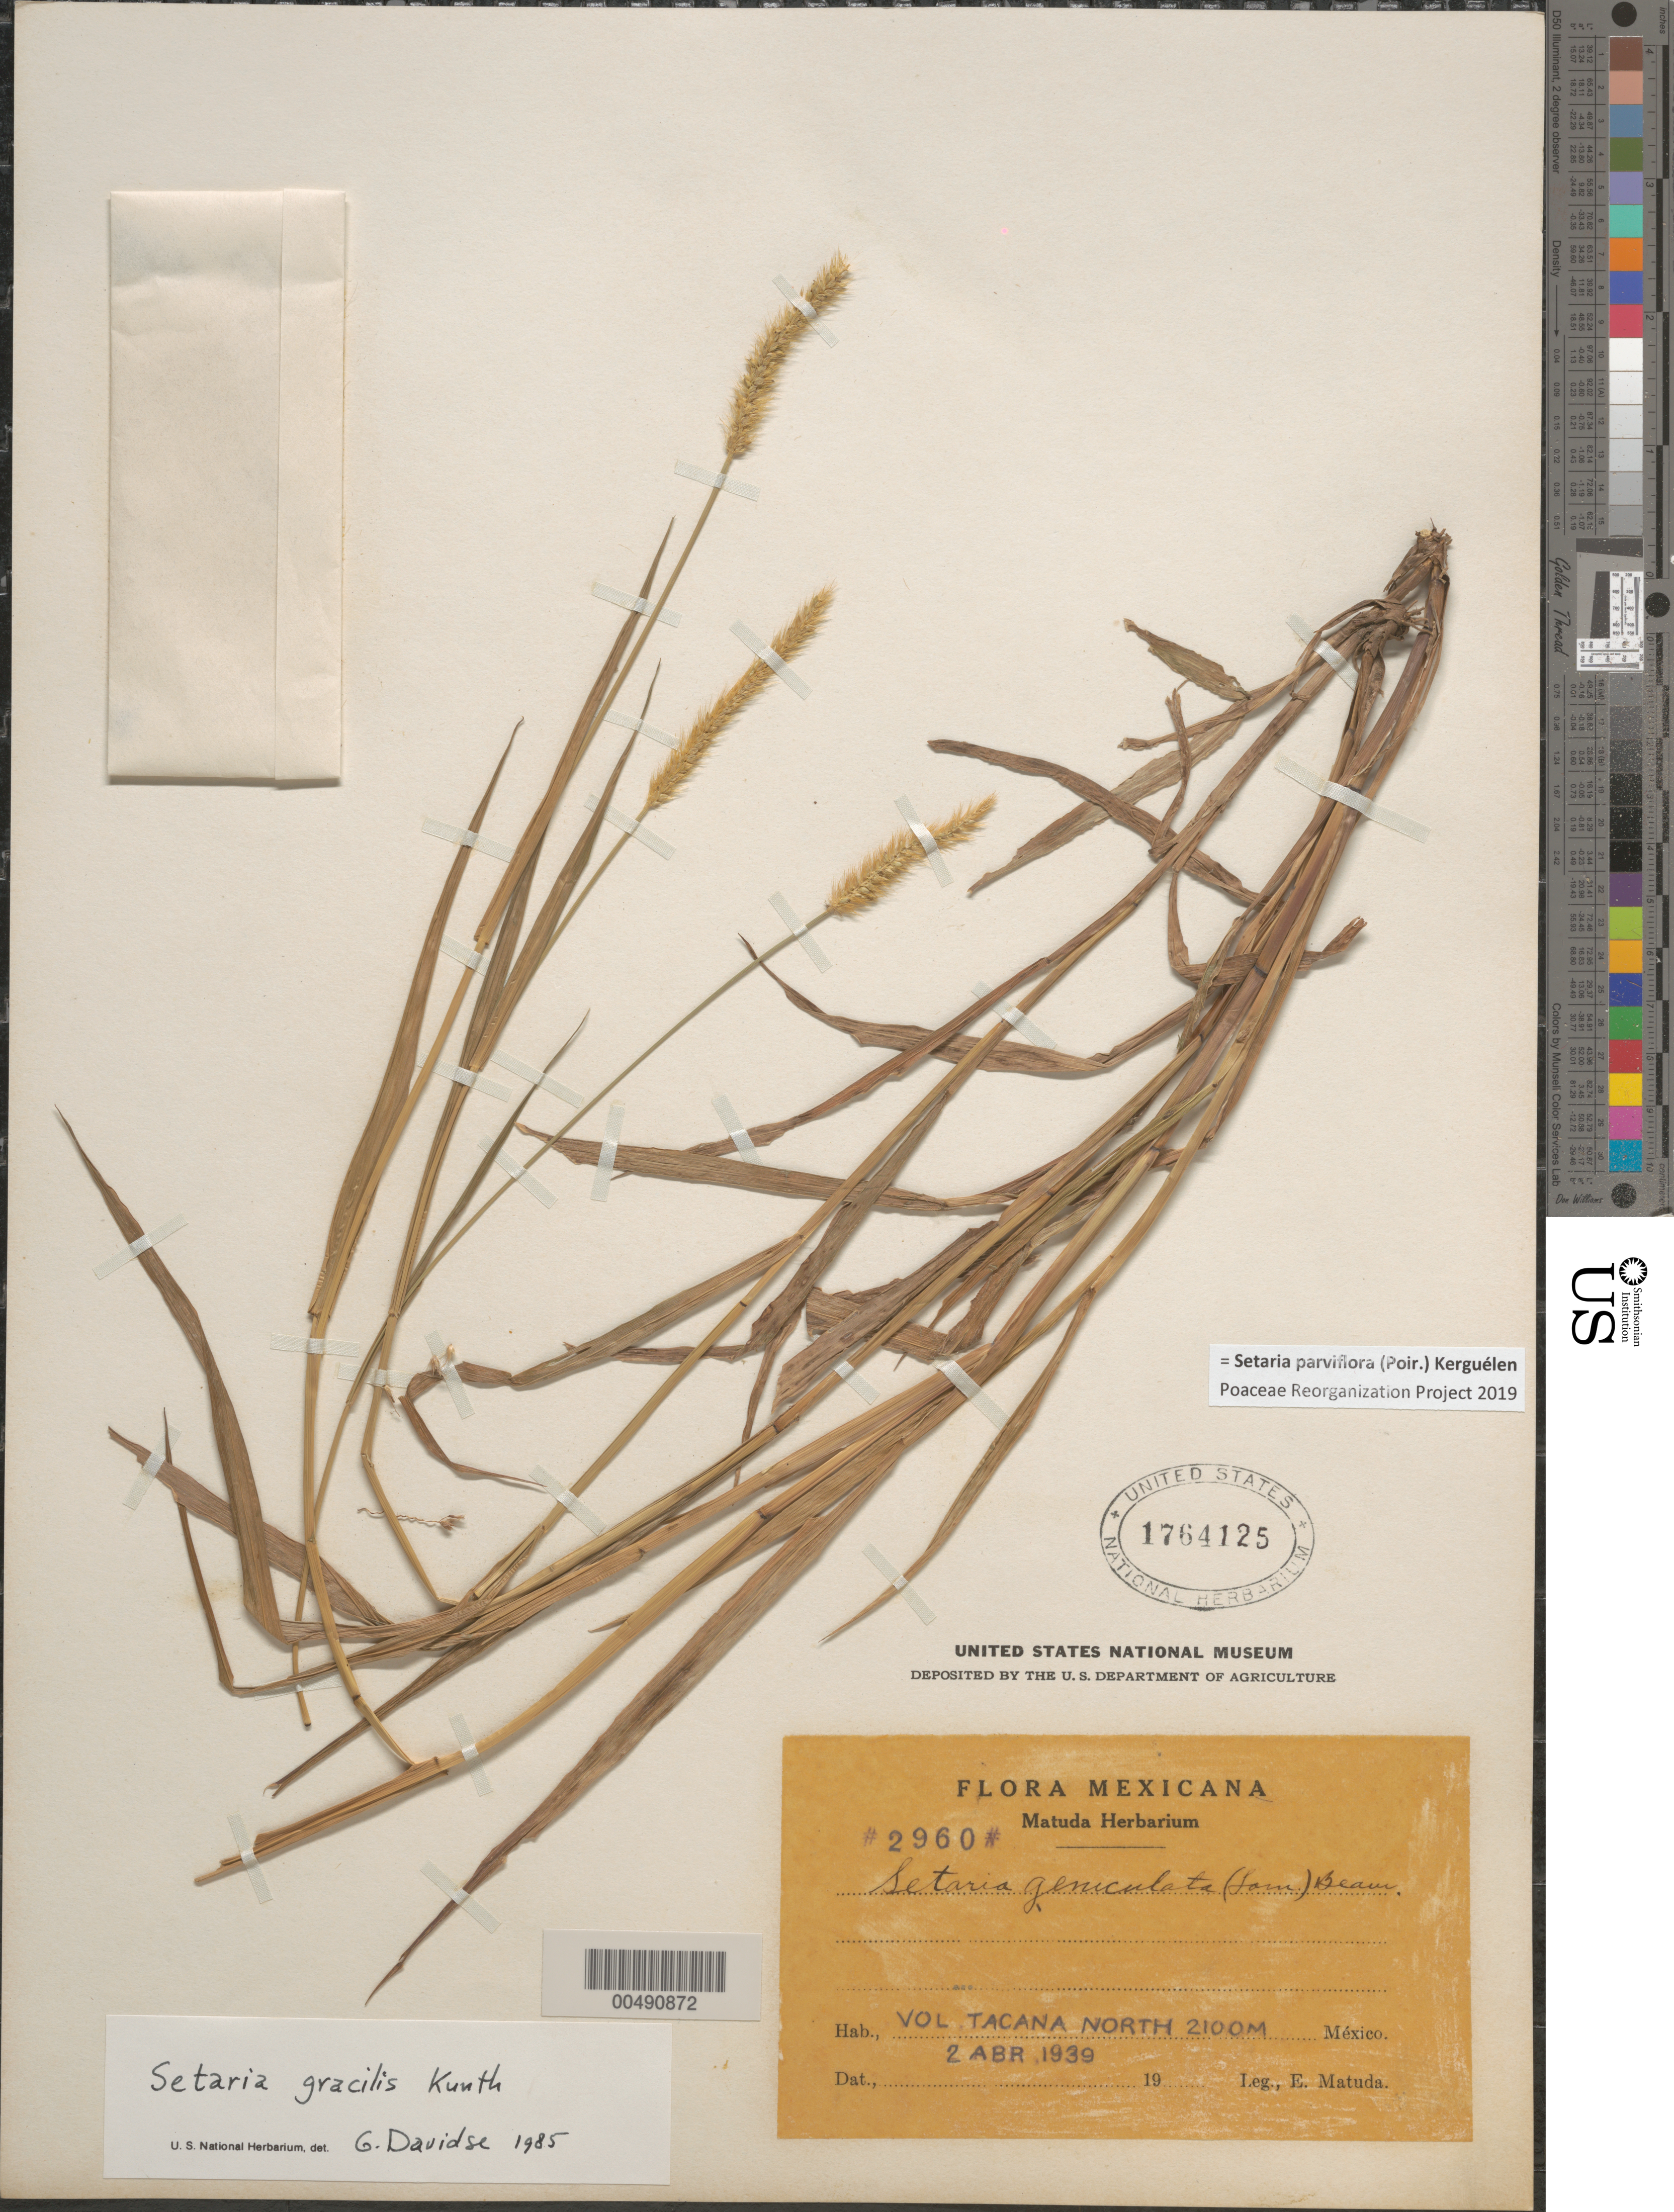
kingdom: Plantae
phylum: Tracheophyta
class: Liliopsida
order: Poales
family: Poaceae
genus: Setaria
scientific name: Setaria parviflora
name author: (Poir.) Kerguélen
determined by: Poaceae Reorganization Project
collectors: E. Matuda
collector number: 2960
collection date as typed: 2 Apr 1939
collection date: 1939-04-02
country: Mexico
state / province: Chiapas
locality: Vol, Tacana North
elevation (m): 2100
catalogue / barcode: US 1764125